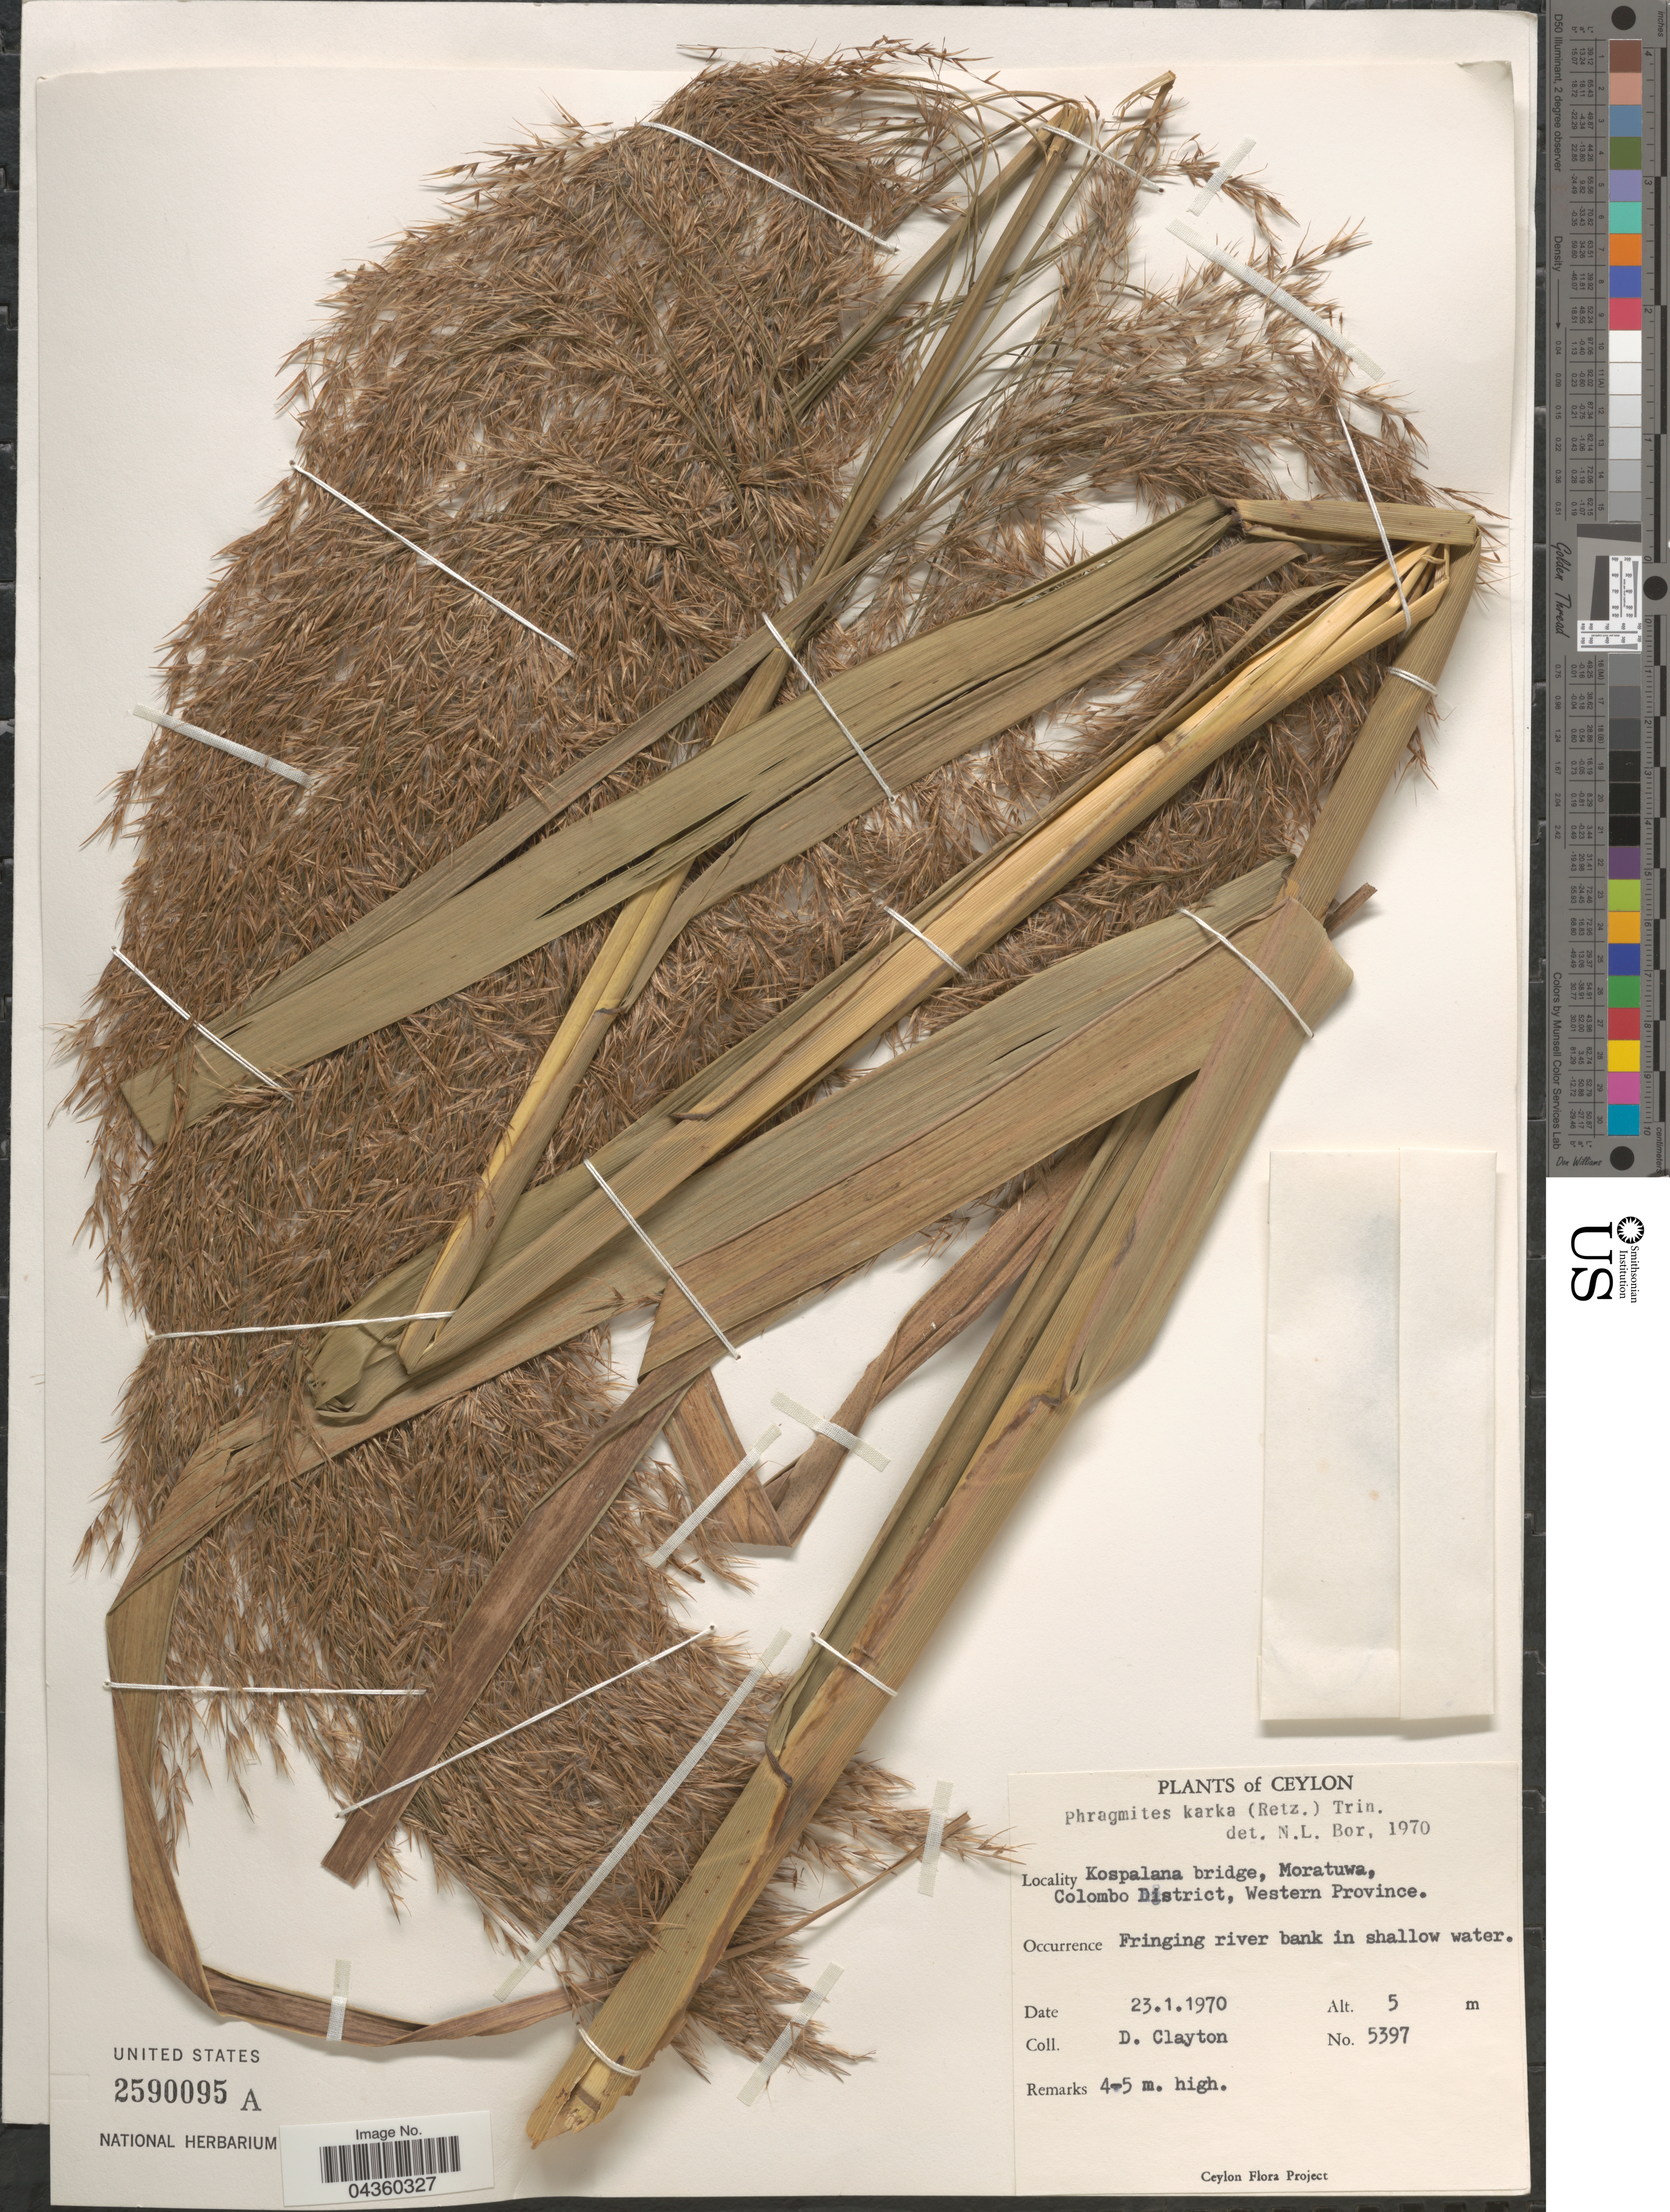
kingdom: Plantae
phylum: Tracheophyta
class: Liliopsida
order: Poales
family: Poaceae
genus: Phragmites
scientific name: Phragmites karka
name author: (Retz.) Trin. ex Steud.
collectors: D. Clayton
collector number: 5397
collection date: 1970-01-23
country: Sri Lanka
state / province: Western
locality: Ceylon. Kospalana bridge, Moratuwa, Colombo District.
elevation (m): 5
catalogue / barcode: US 2590095A